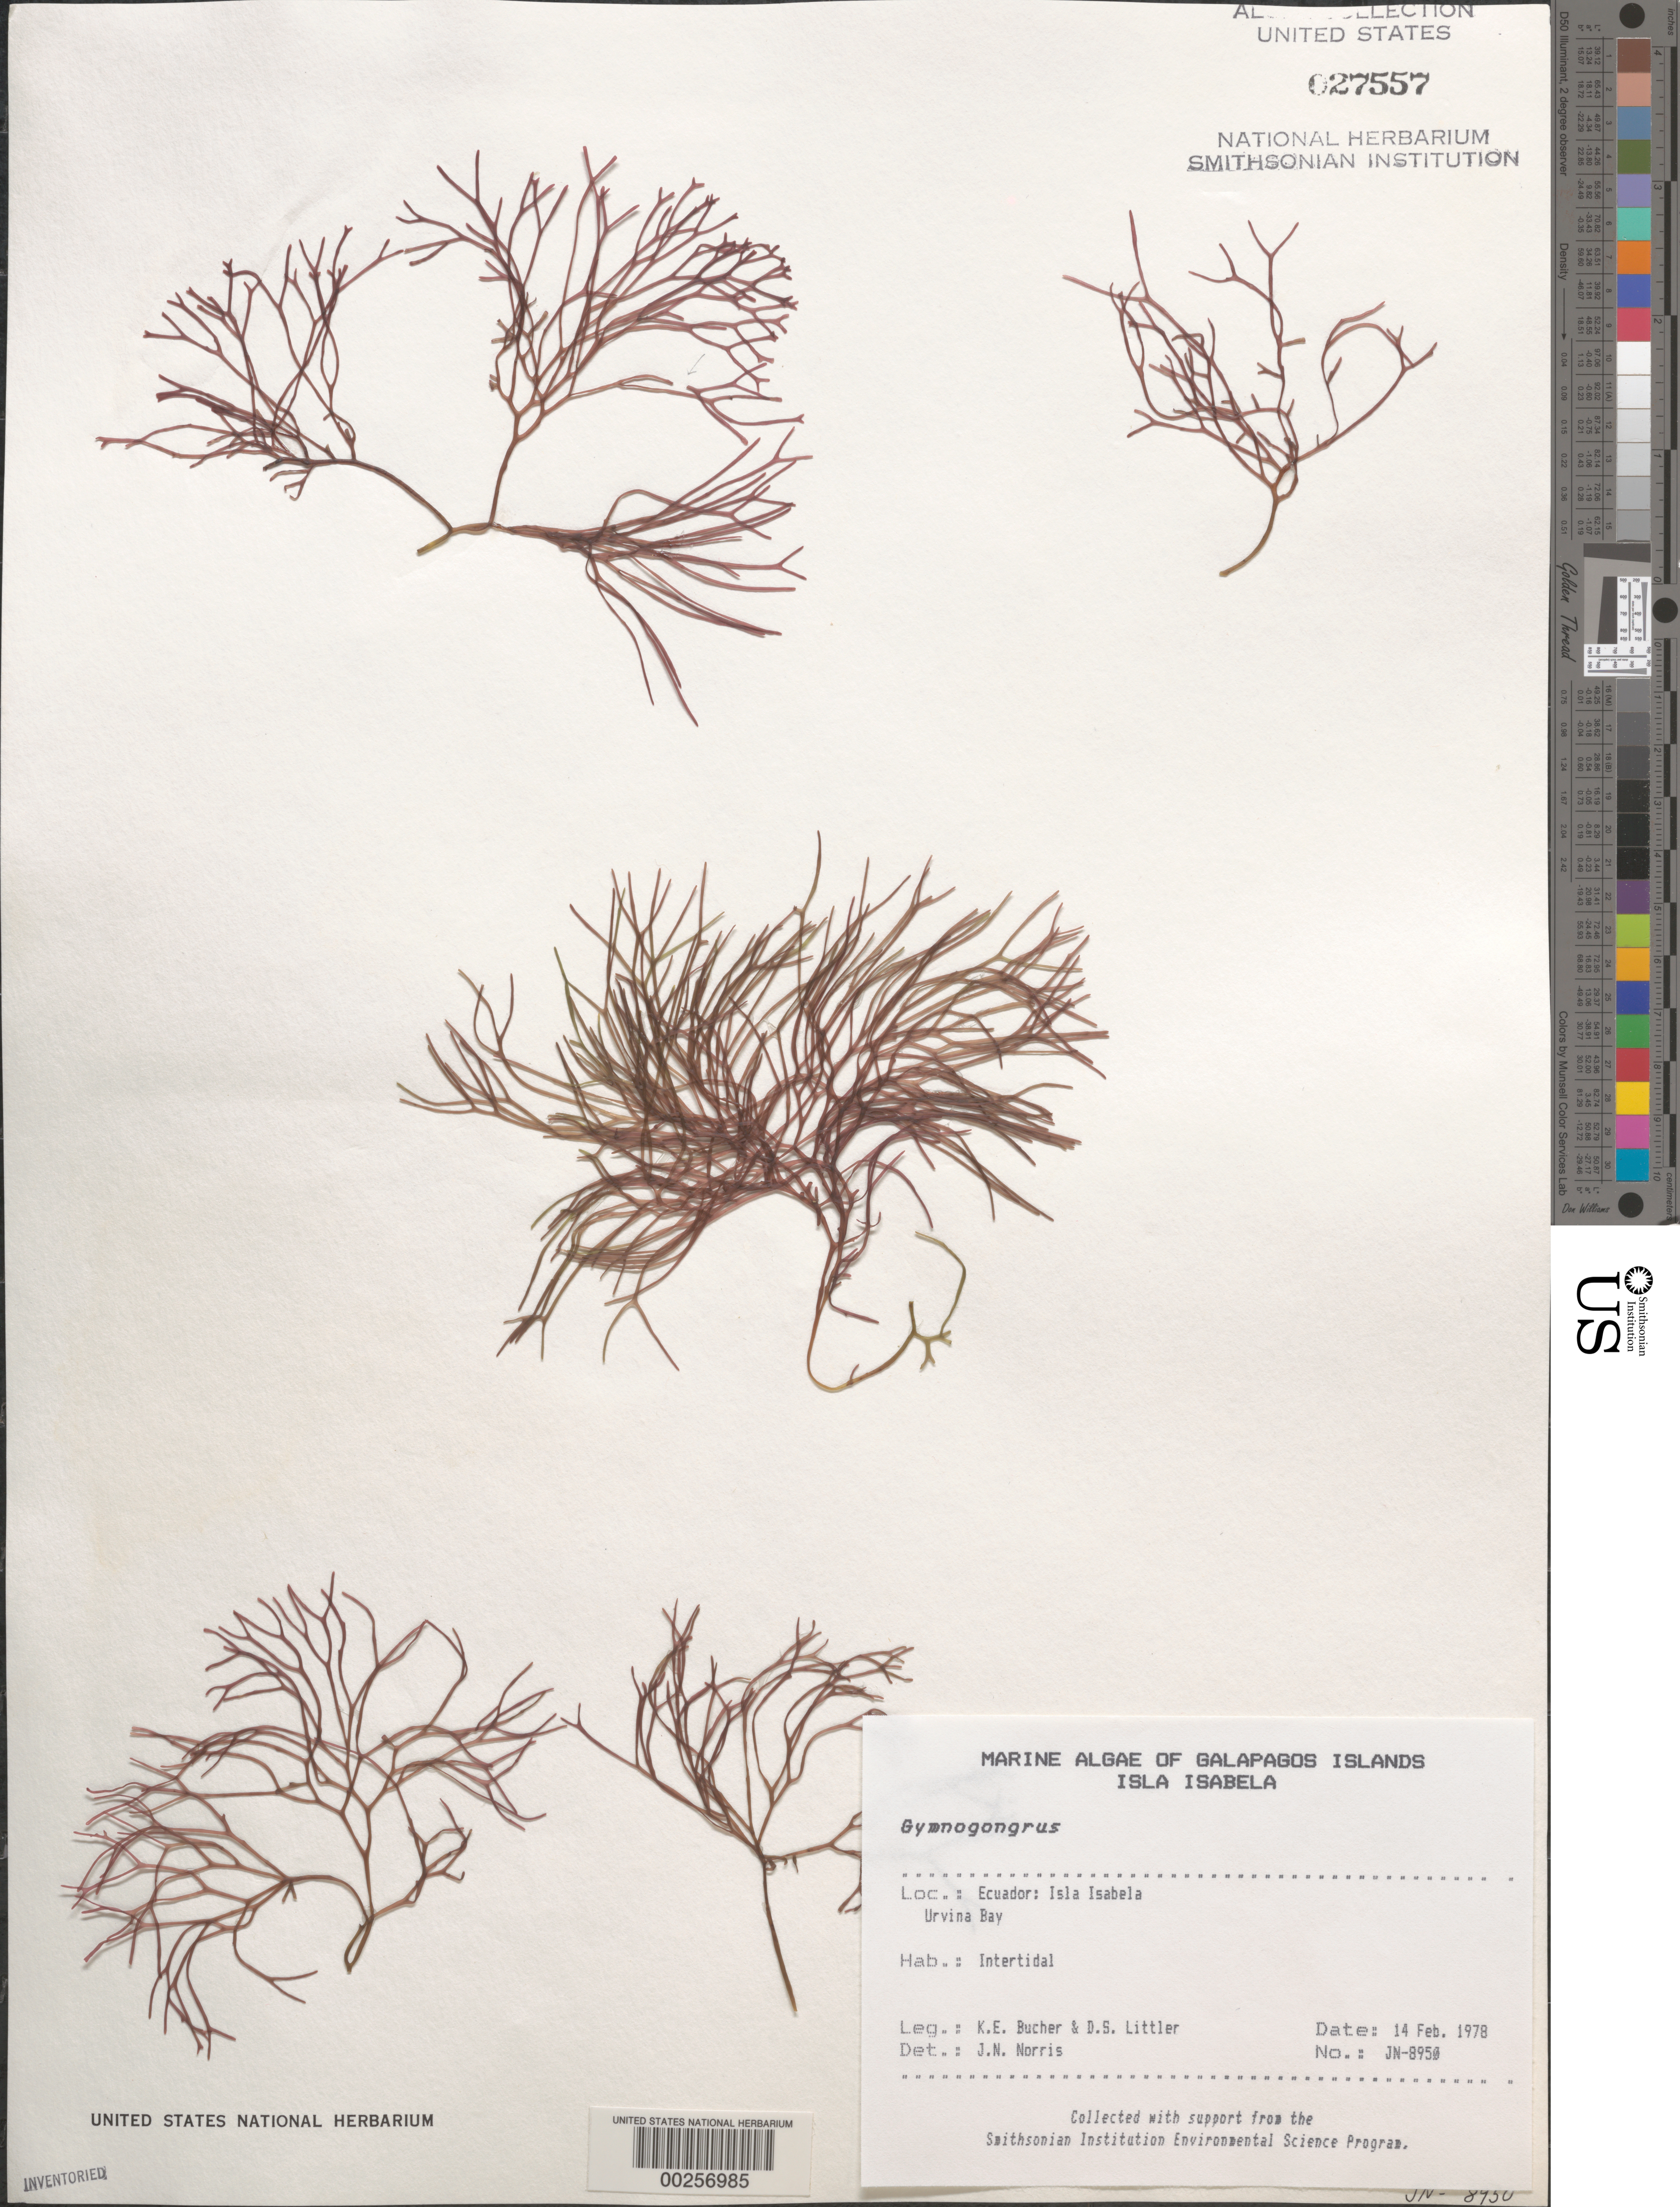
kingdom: Plantae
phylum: Rhodophyta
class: Florideophyceae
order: Gigartinales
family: Phyllophoraceae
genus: Gymnogongrus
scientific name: Gymnogongrus sp.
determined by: Norris, James N.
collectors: K. E. Bucher & D. S. Littler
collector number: Jn-8950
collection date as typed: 14 Feb 1978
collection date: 1978-02-14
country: Ecuador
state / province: Colón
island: Isabela [Albemarle]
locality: Urvina Bay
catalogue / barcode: US 27557